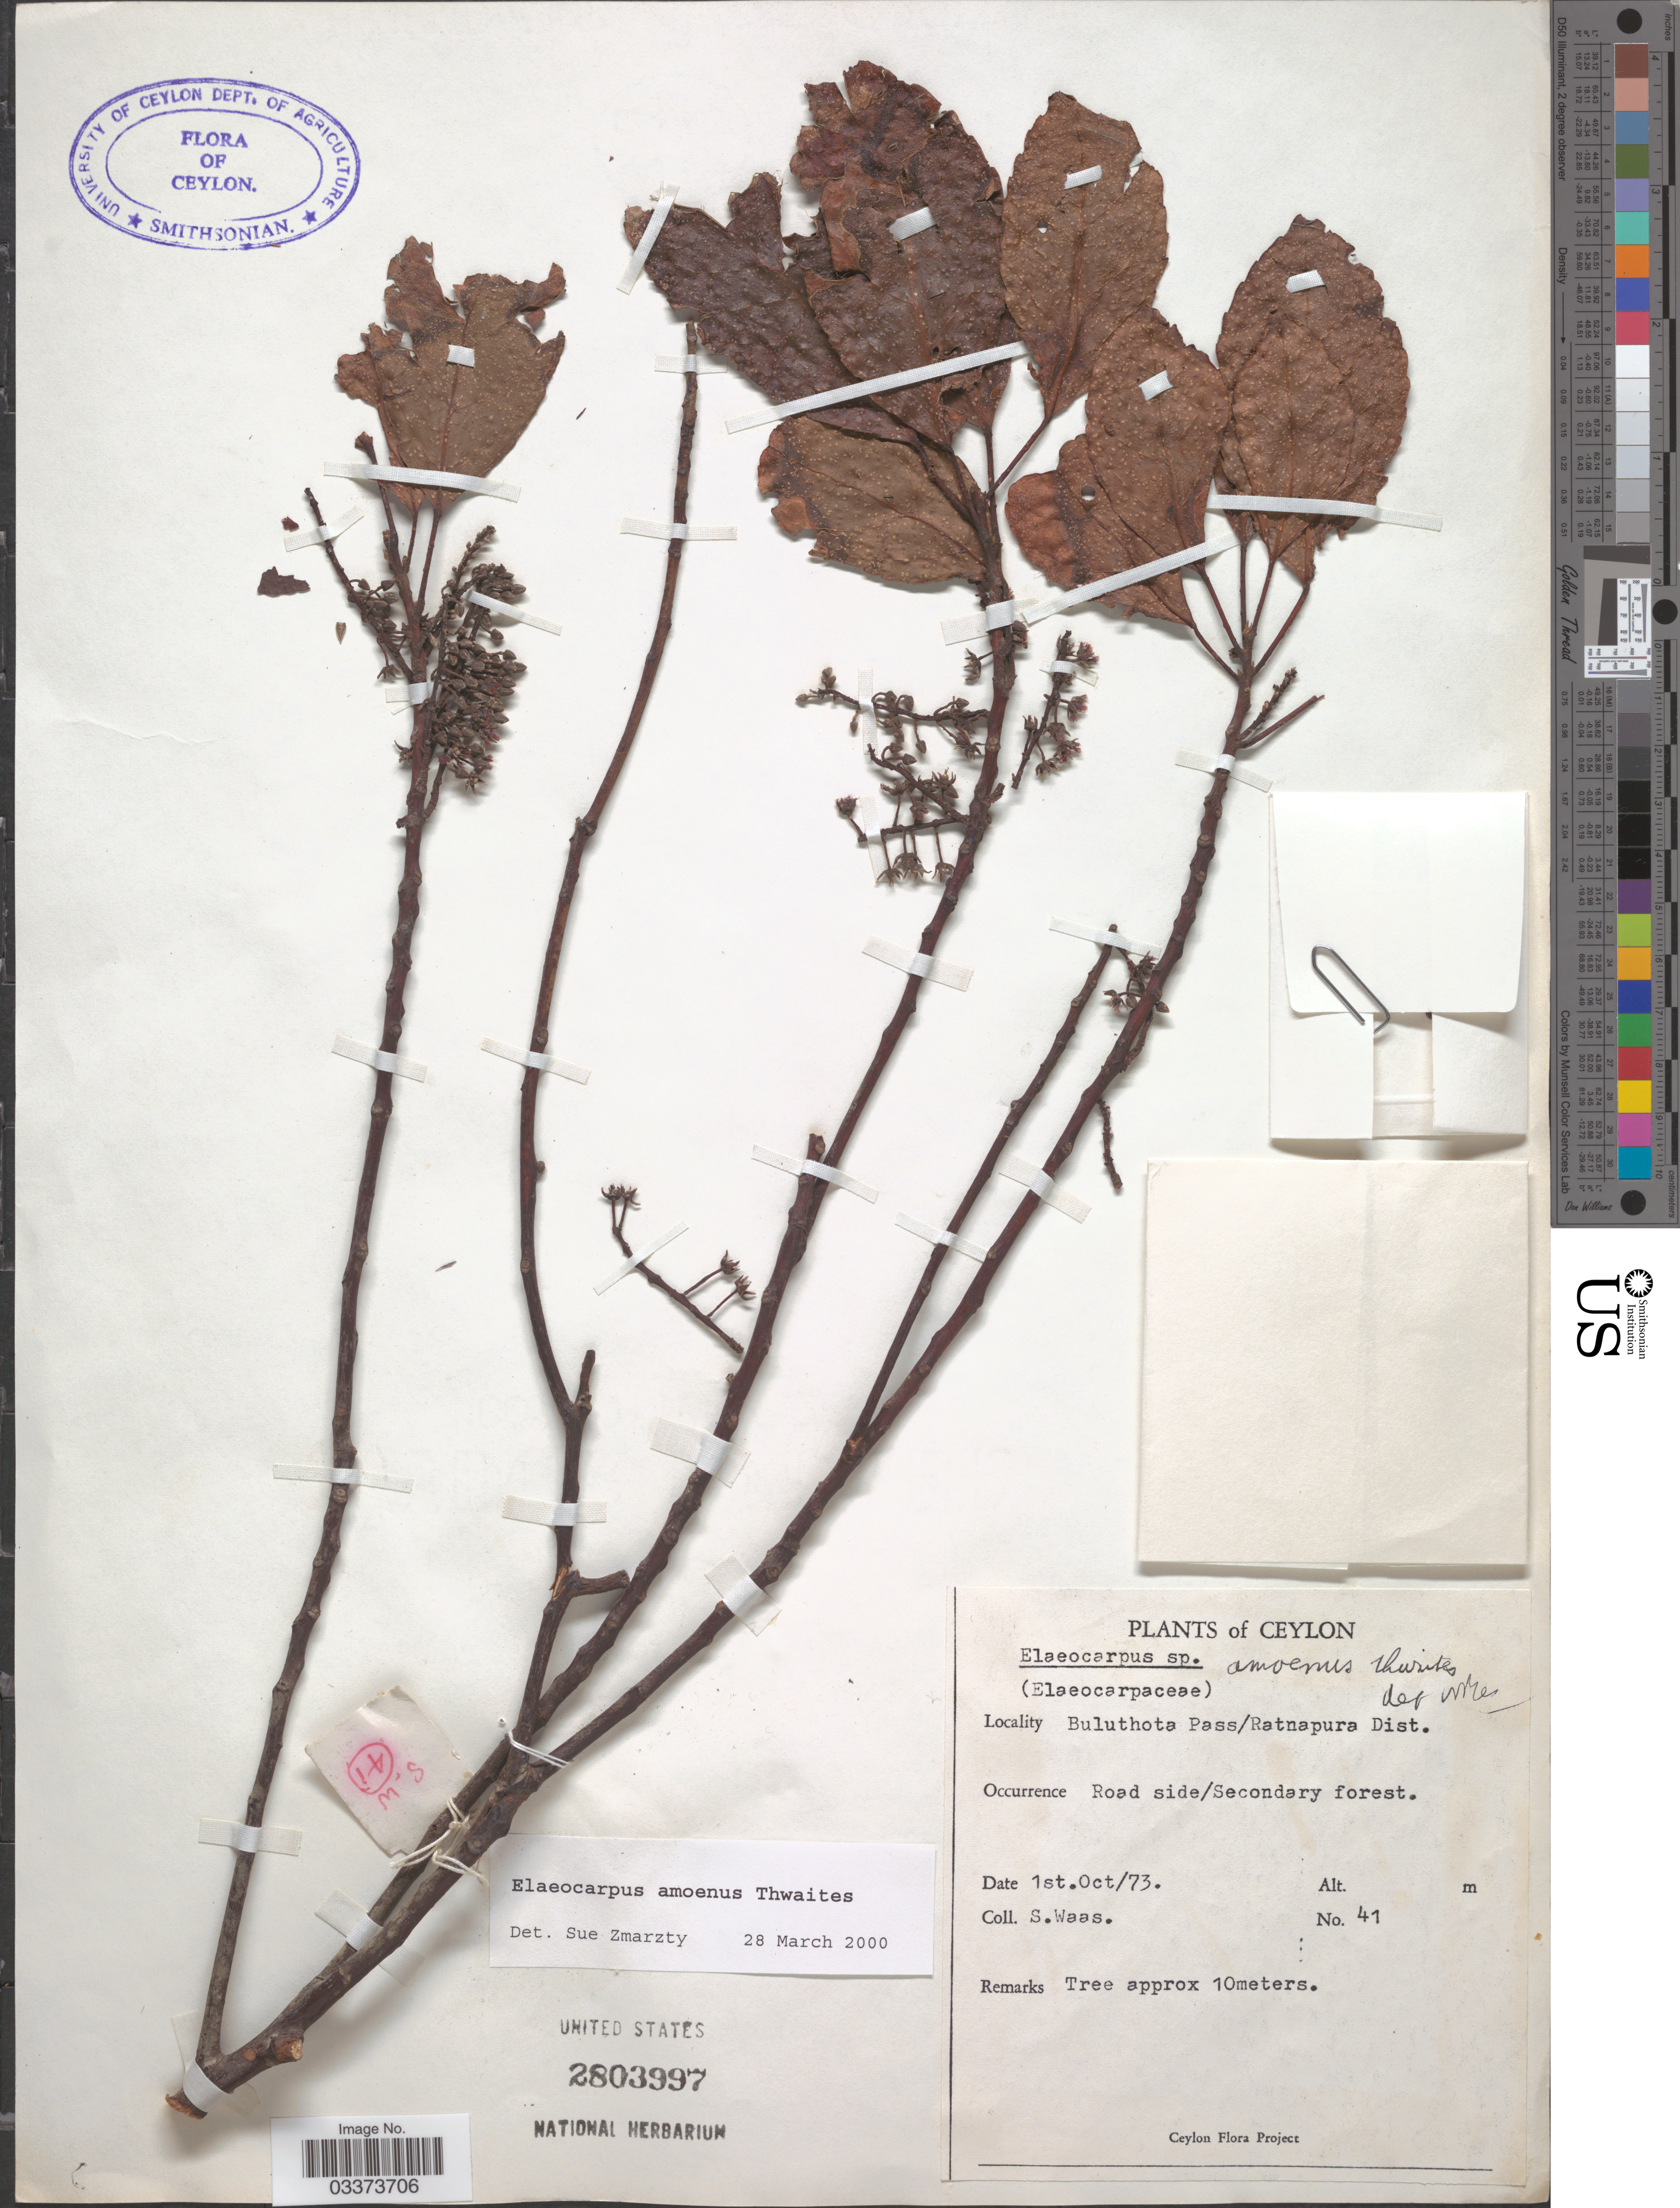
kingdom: Plantae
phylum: Tracheophyta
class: Magnoliopsida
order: Oxalidales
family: Elaeocarpaceae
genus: Elaeocarpus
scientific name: Elaeocarpus amoenus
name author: Thwaites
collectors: S. Waas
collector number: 41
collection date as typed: Transcribed d/m/y: 1/10/73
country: Sri Lanka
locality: Ceylon, Buluthota Pass/Ratnapura Dist.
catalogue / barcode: US 2803997